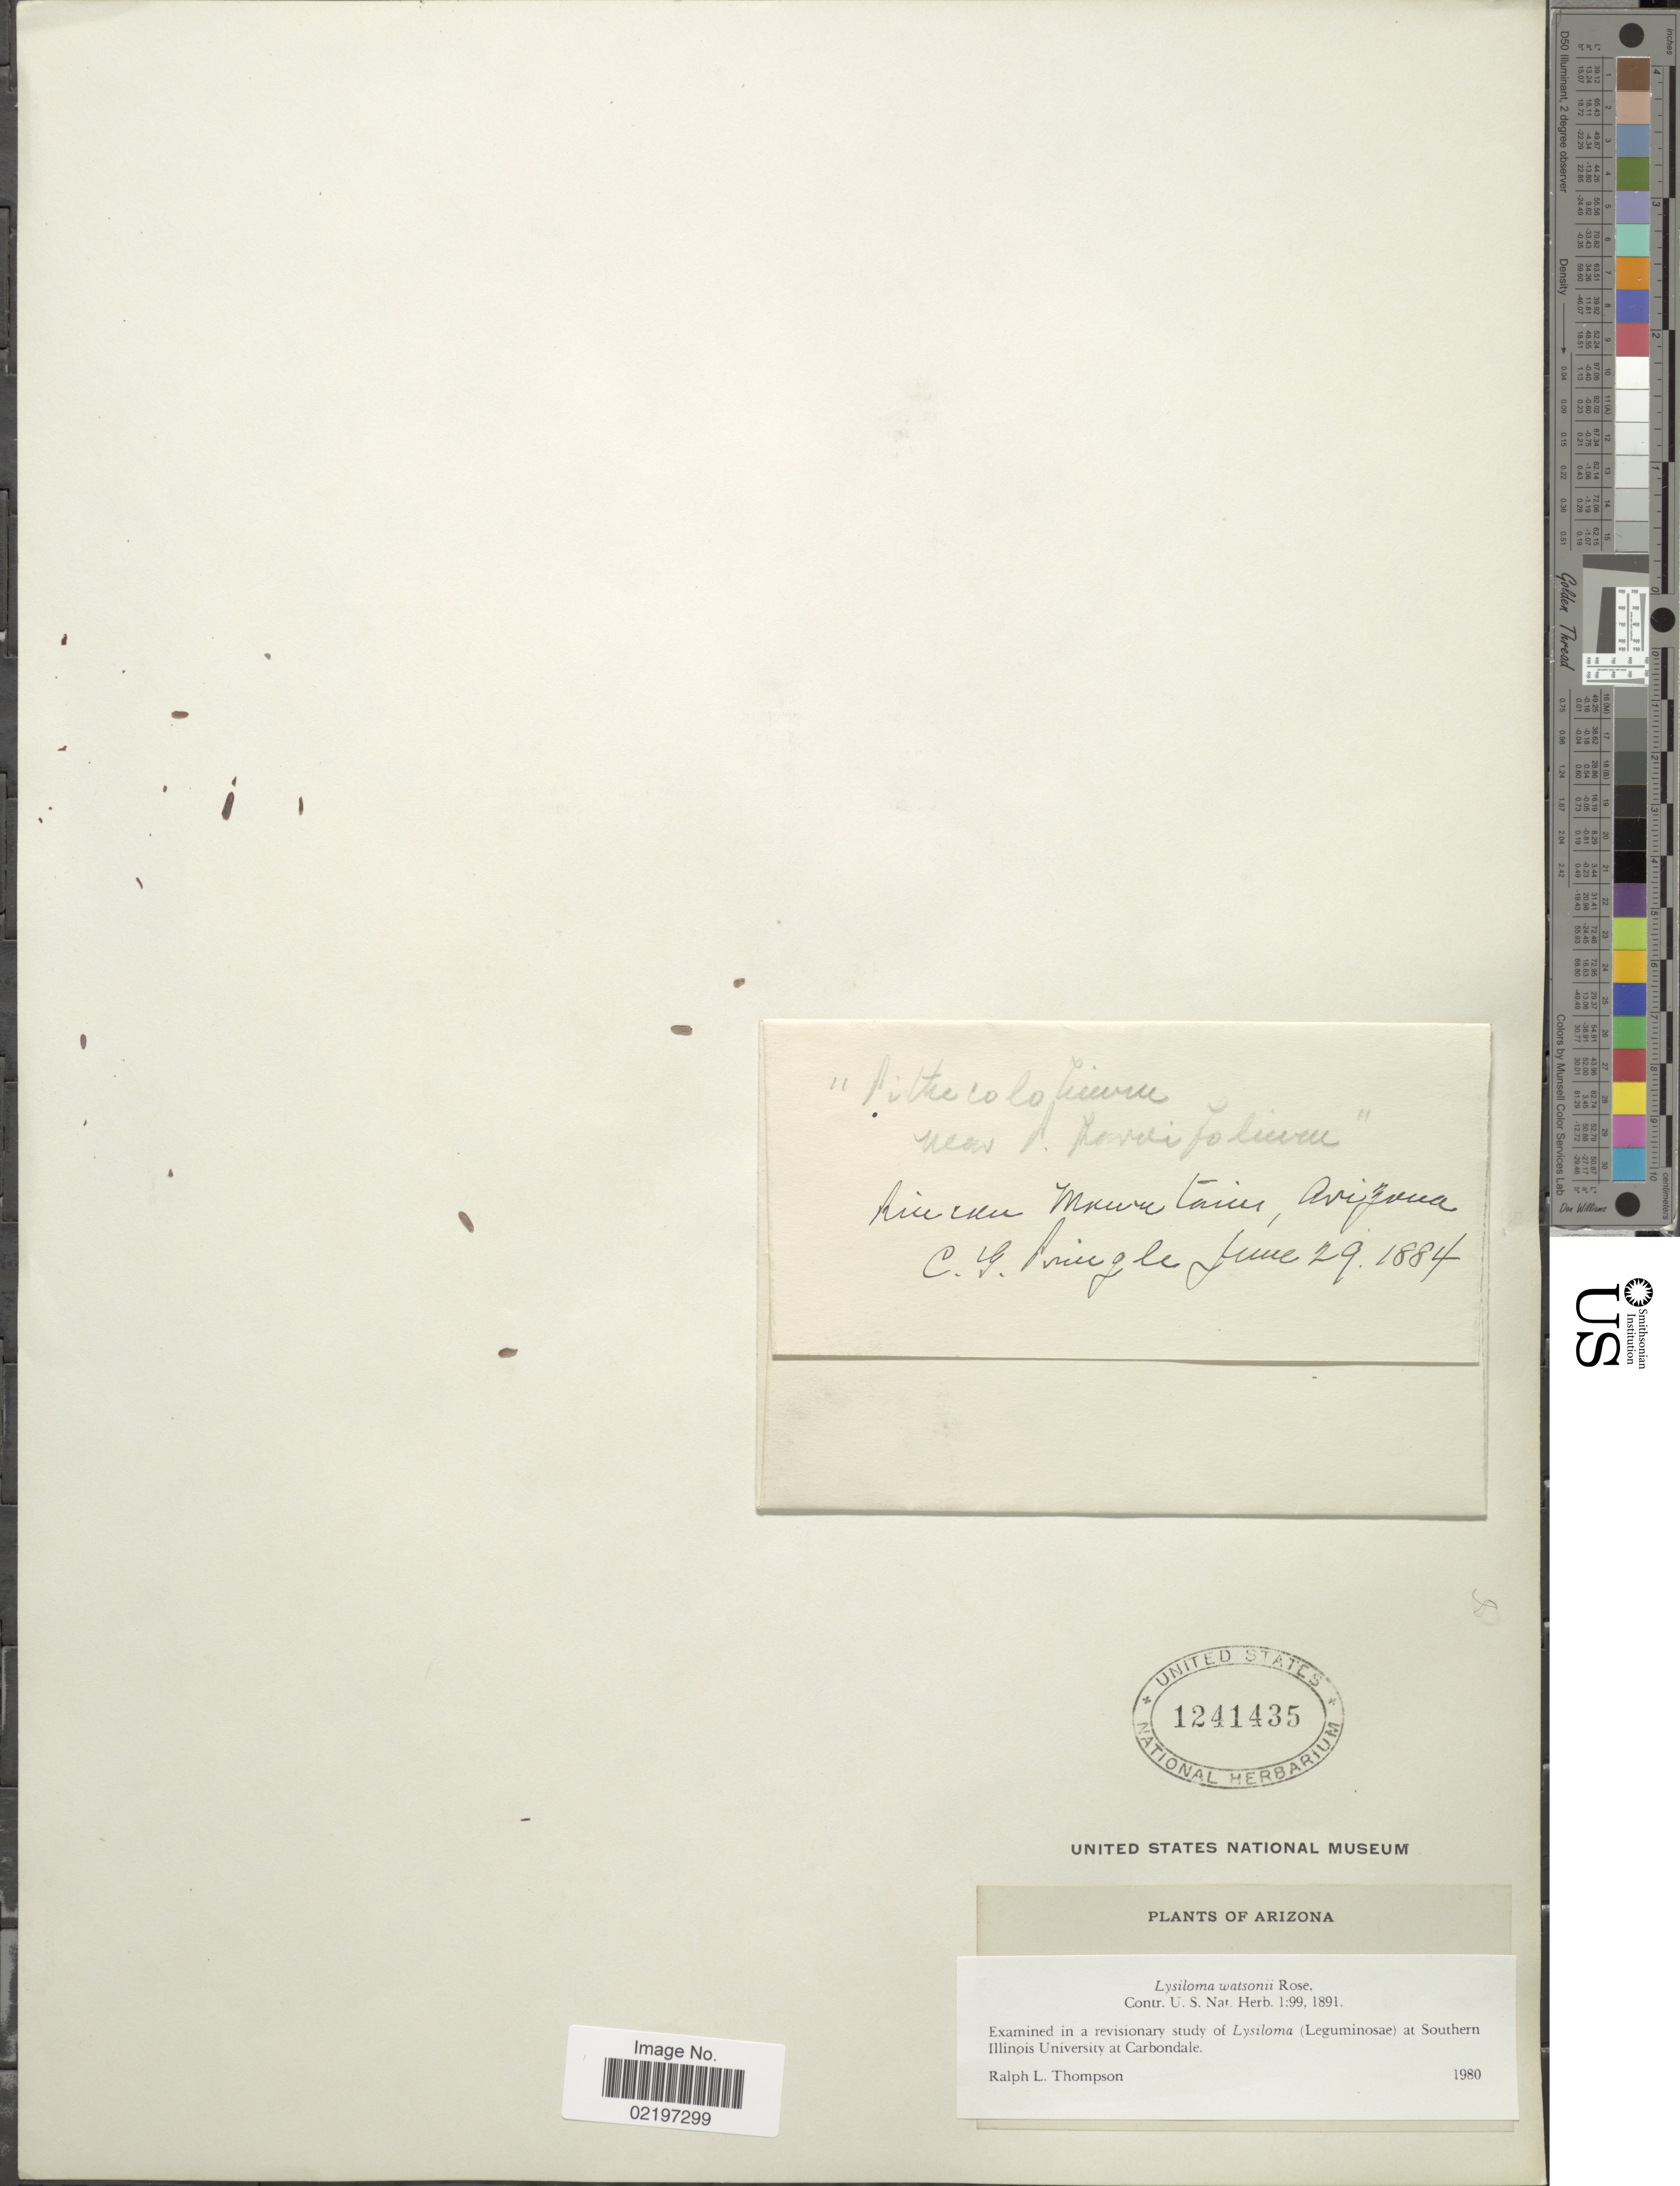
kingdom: Plantae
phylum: Tracheophyta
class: Magnoliopsida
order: Fabales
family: Fabaceae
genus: Lysiloma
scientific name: Lysiloma watsonii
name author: Rose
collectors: C. G. Pringle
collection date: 1884-06-29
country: United States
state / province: Arizona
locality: Riviere Mountains.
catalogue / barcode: US 1241435